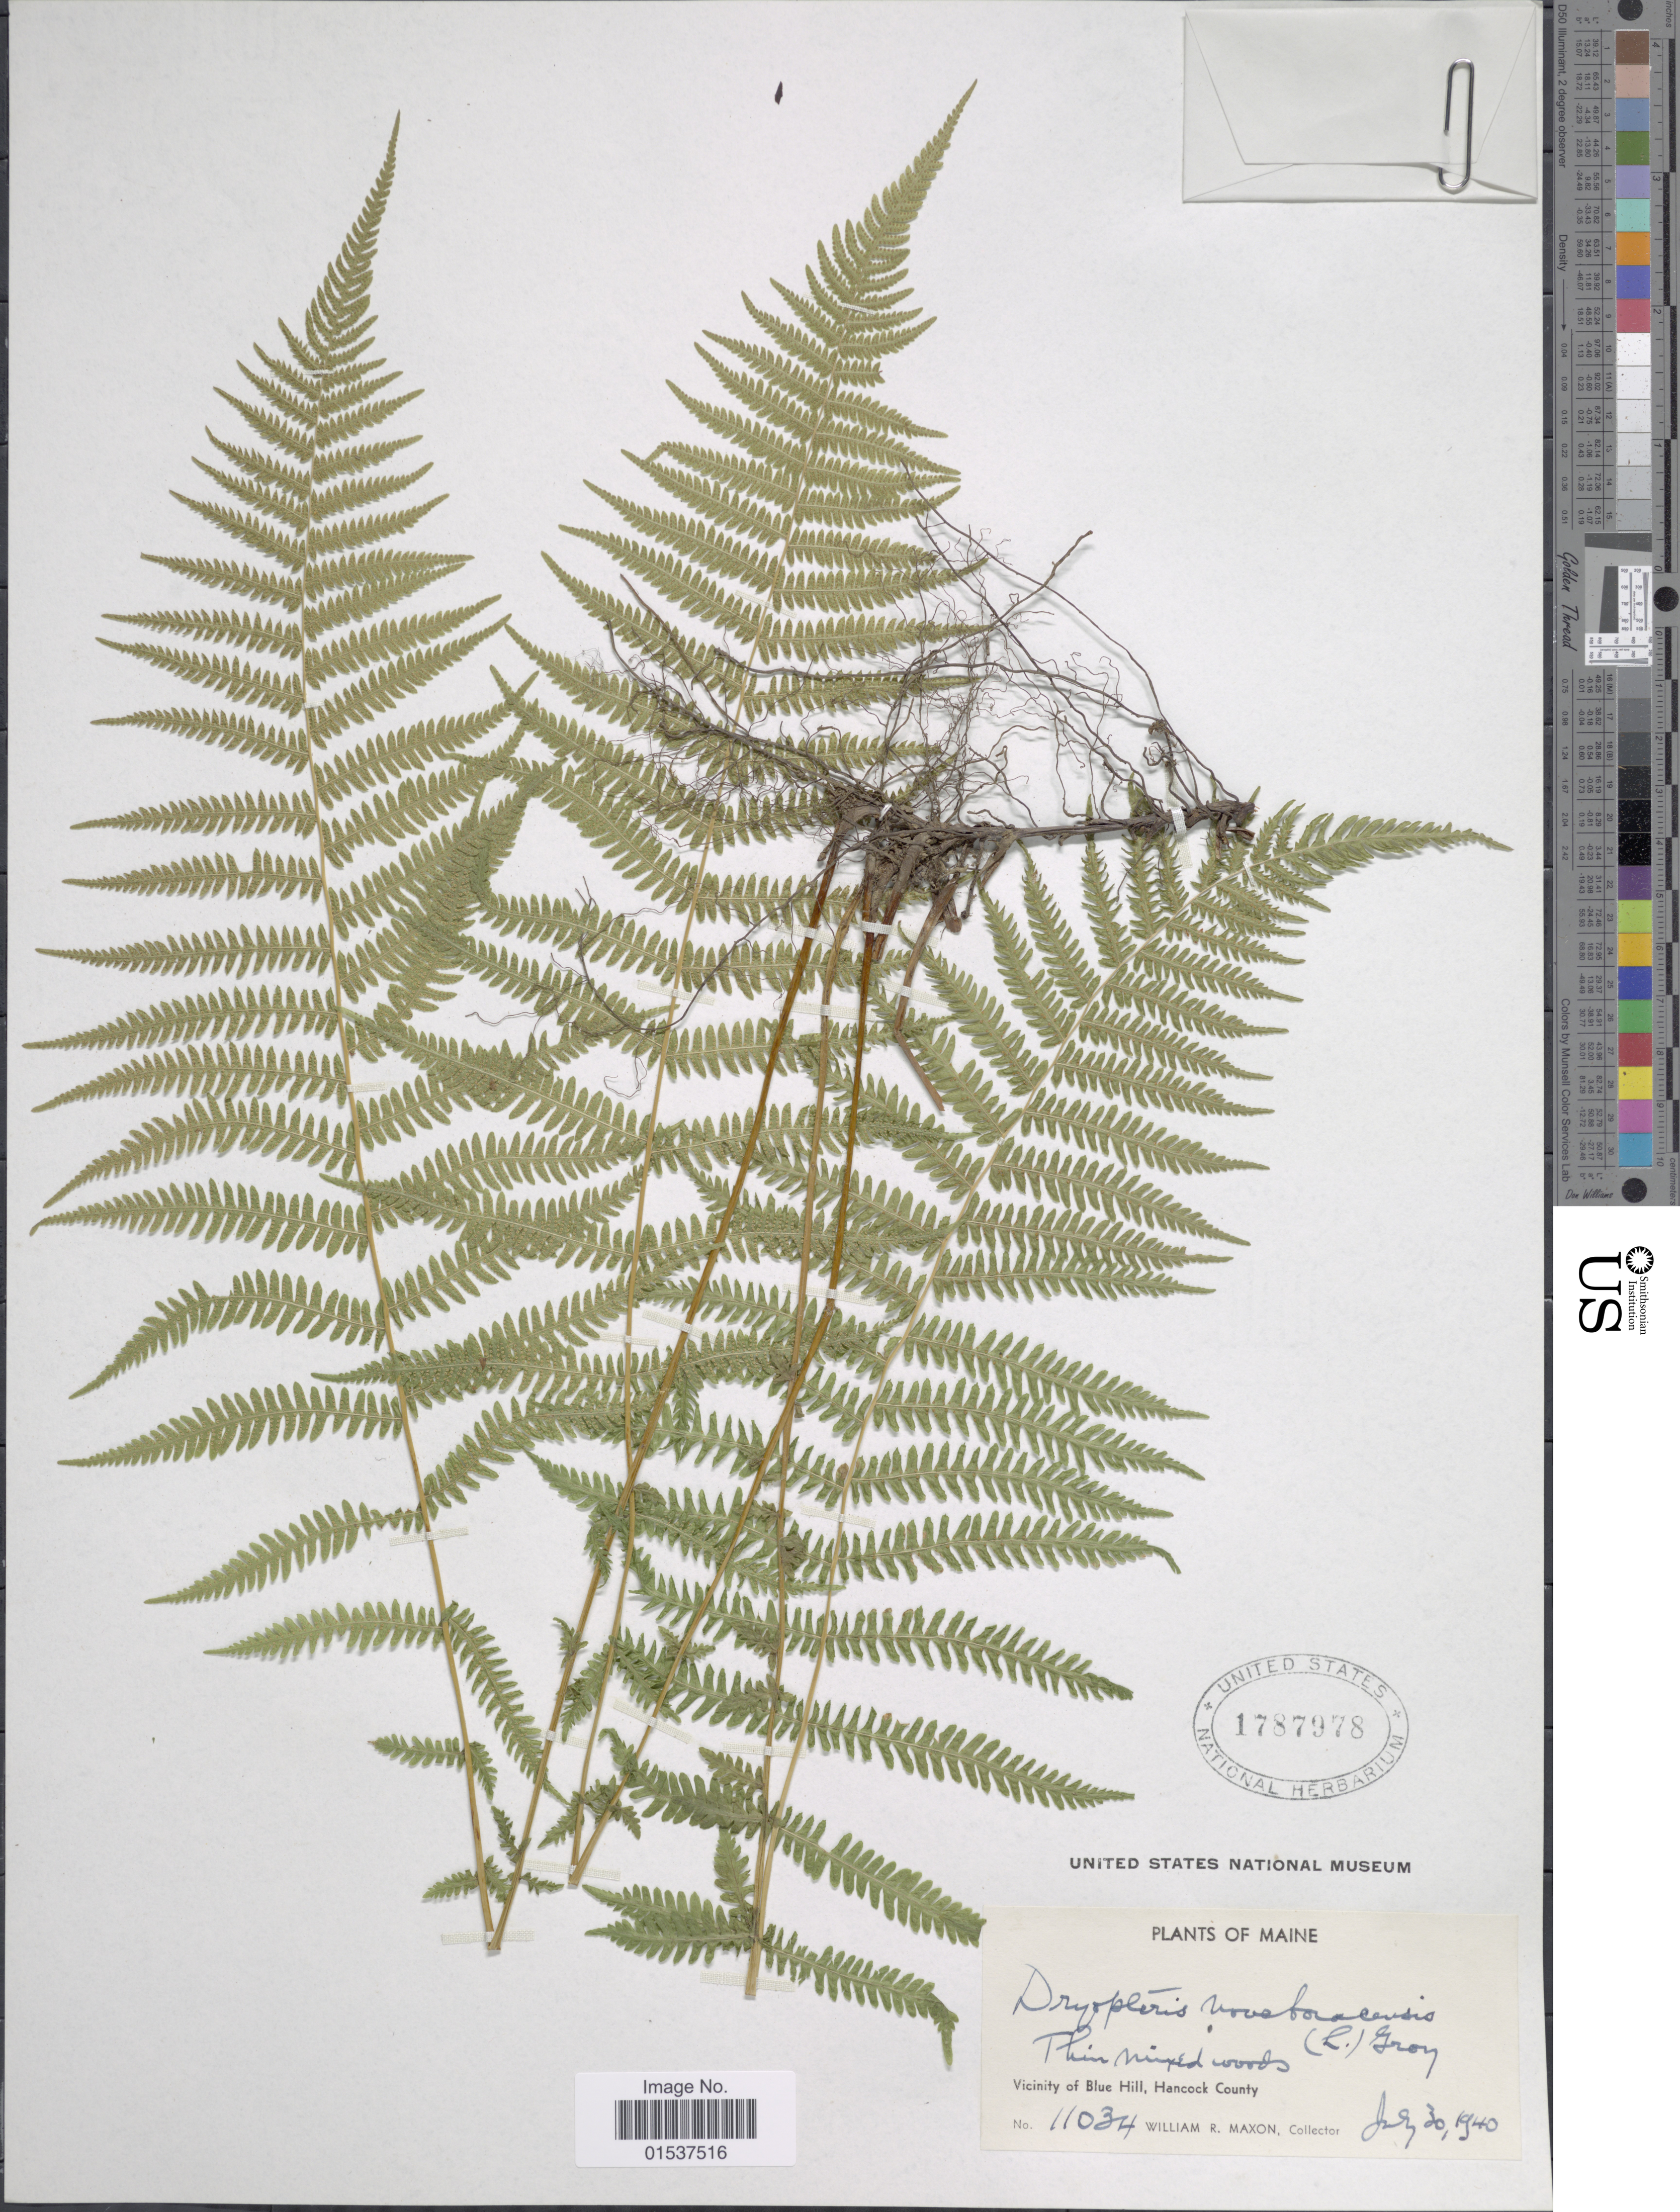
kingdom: Plantae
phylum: Tracheophyta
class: Polypodiopsida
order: Polypodiales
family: Thelypteridaceae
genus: Parathelypteris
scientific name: Parathelypteris noveboracensis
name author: (L.) Ching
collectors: W. R. Maxon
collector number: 11034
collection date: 1940-07-30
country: United States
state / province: Maine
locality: Vicinity of Blue Hill, Hancock County.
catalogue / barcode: US 1787978